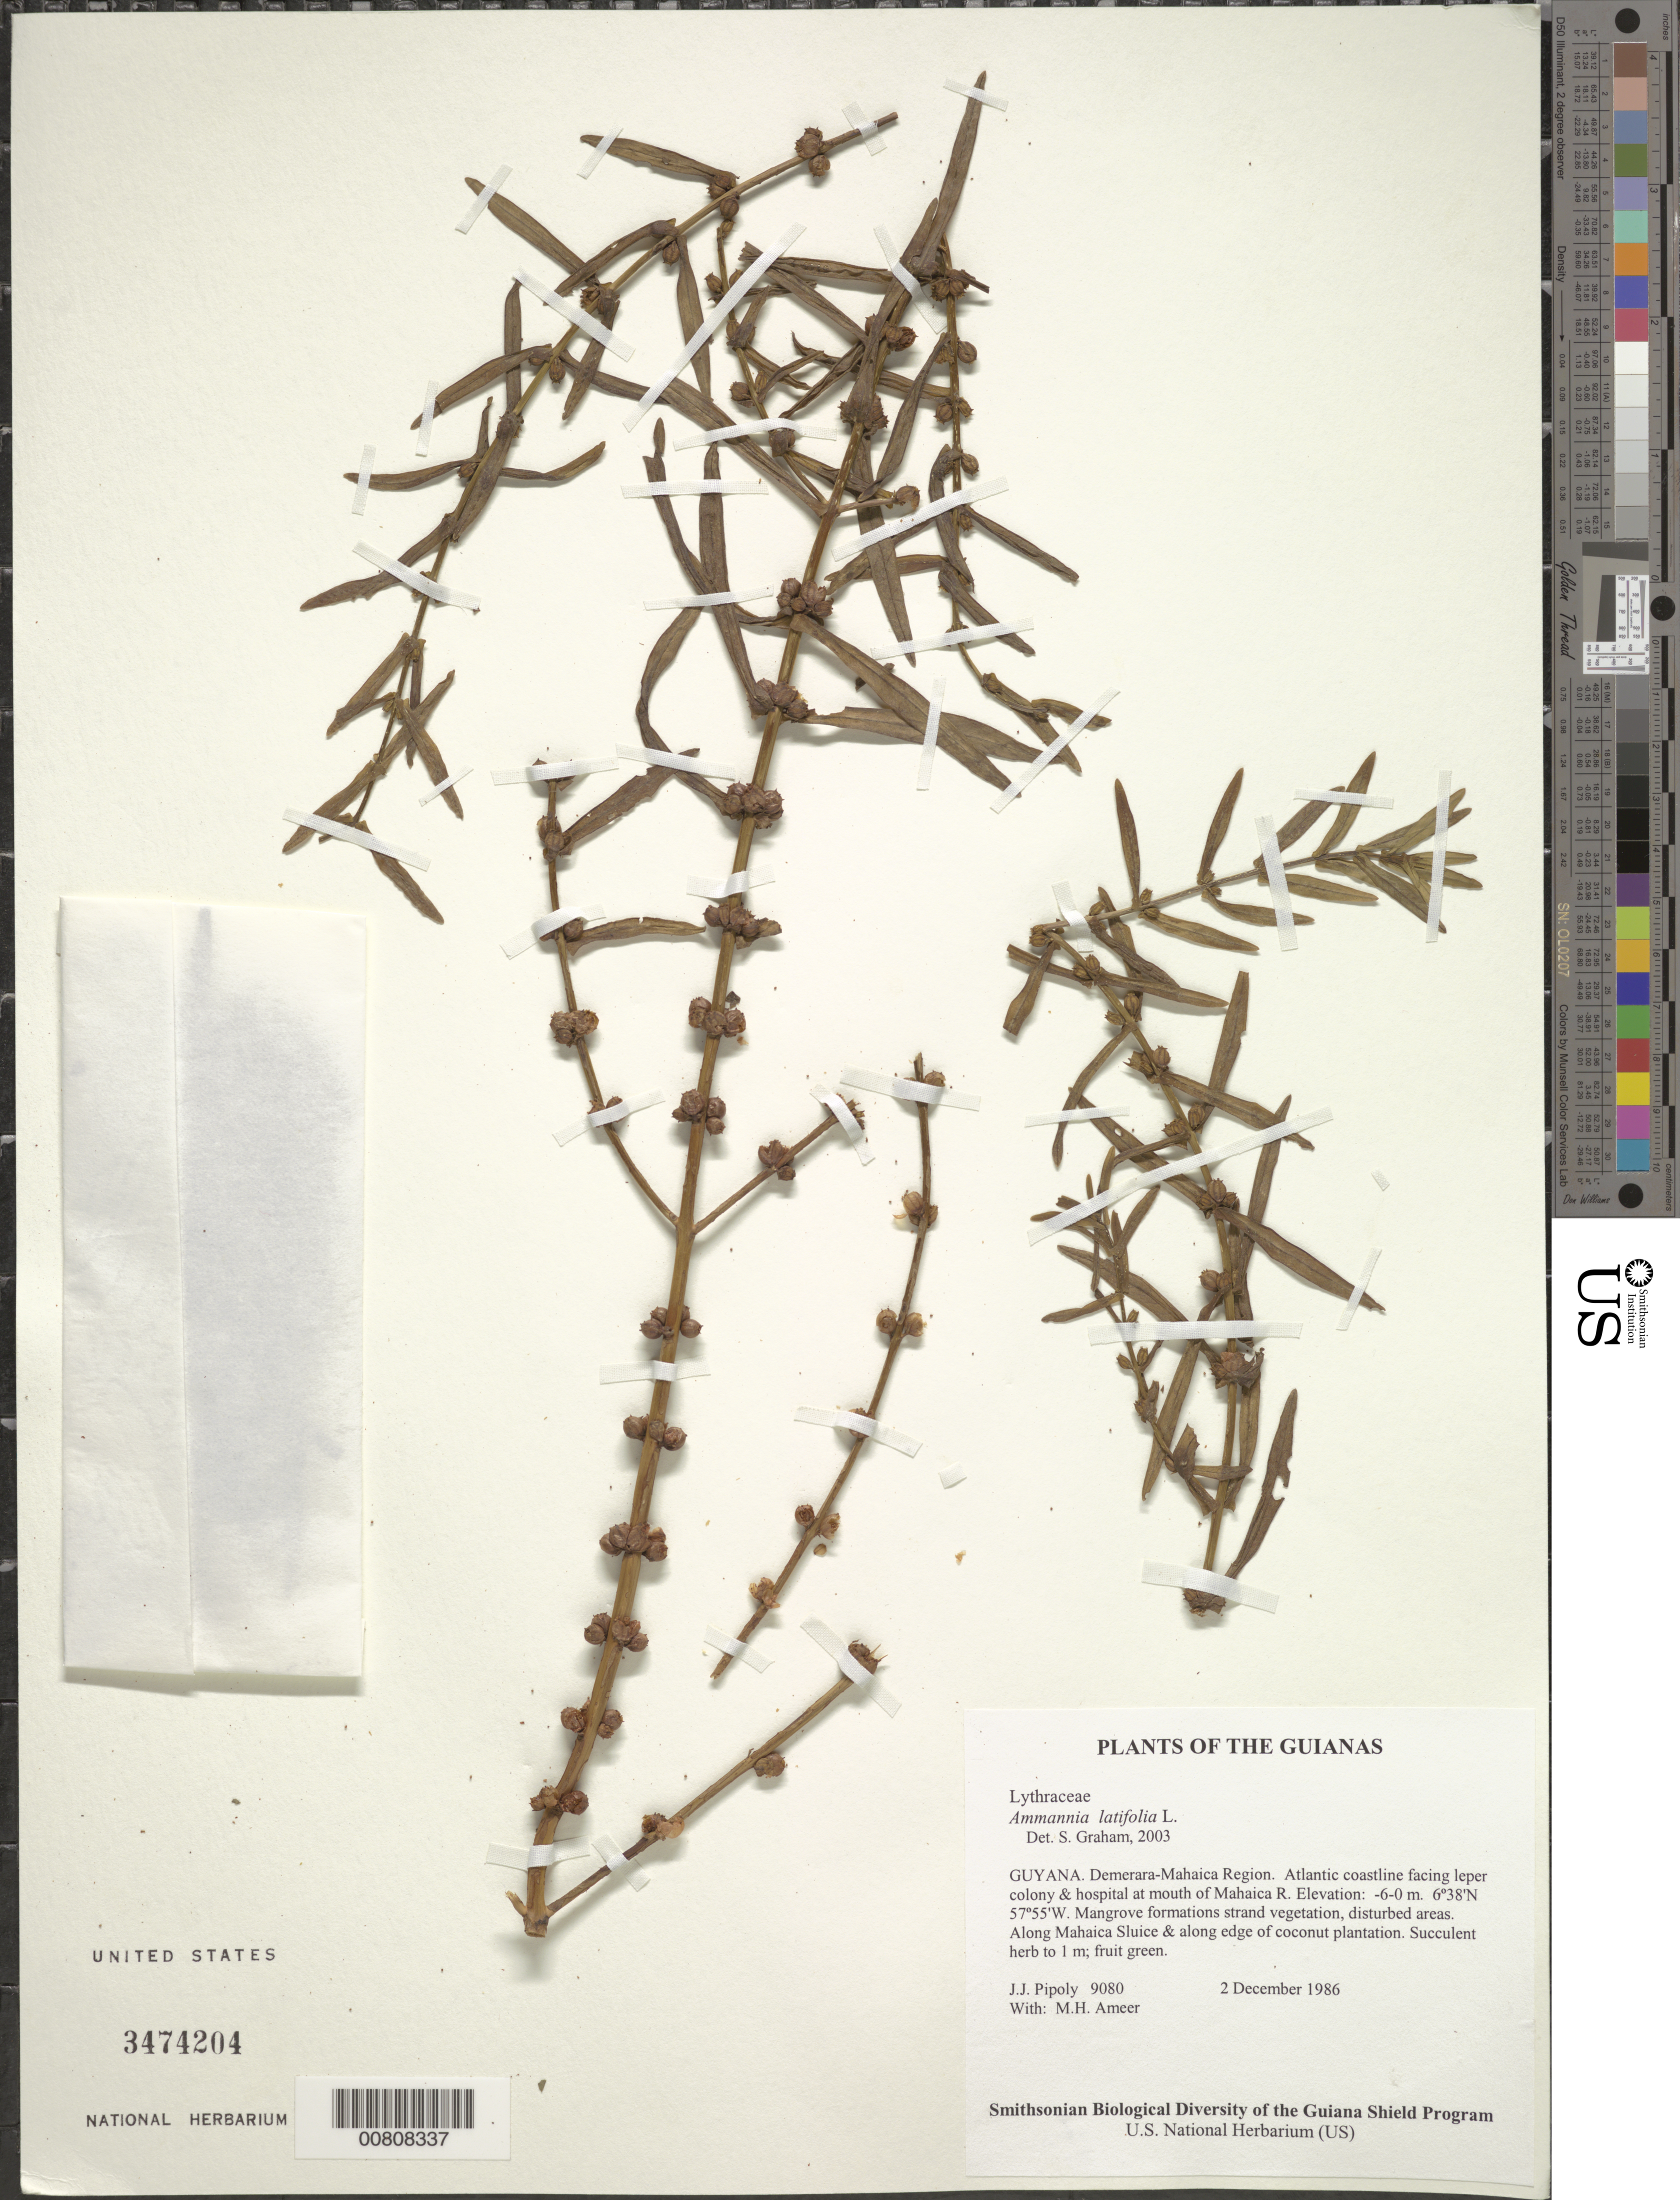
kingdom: Plantae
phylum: Tracheophyta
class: Magnoliopsida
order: Myrtales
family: Lythraceae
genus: Ammannia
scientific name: Ammannia latifolia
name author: L.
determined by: Graham, Shirley Ann Tousch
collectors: J. J. Pipoly & M. Ameer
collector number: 9080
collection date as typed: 2 December 1986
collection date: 1986-12-02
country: Guyana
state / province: Demerara-Mahaica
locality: Atlantic coastline facing leper colony & hospital at mouth of Mahaica R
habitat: Mangrove formations strand vegetation, disturbed areas. Along Mahaica Sluice & along edge of coconut plantation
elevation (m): -6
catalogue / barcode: US 3478204